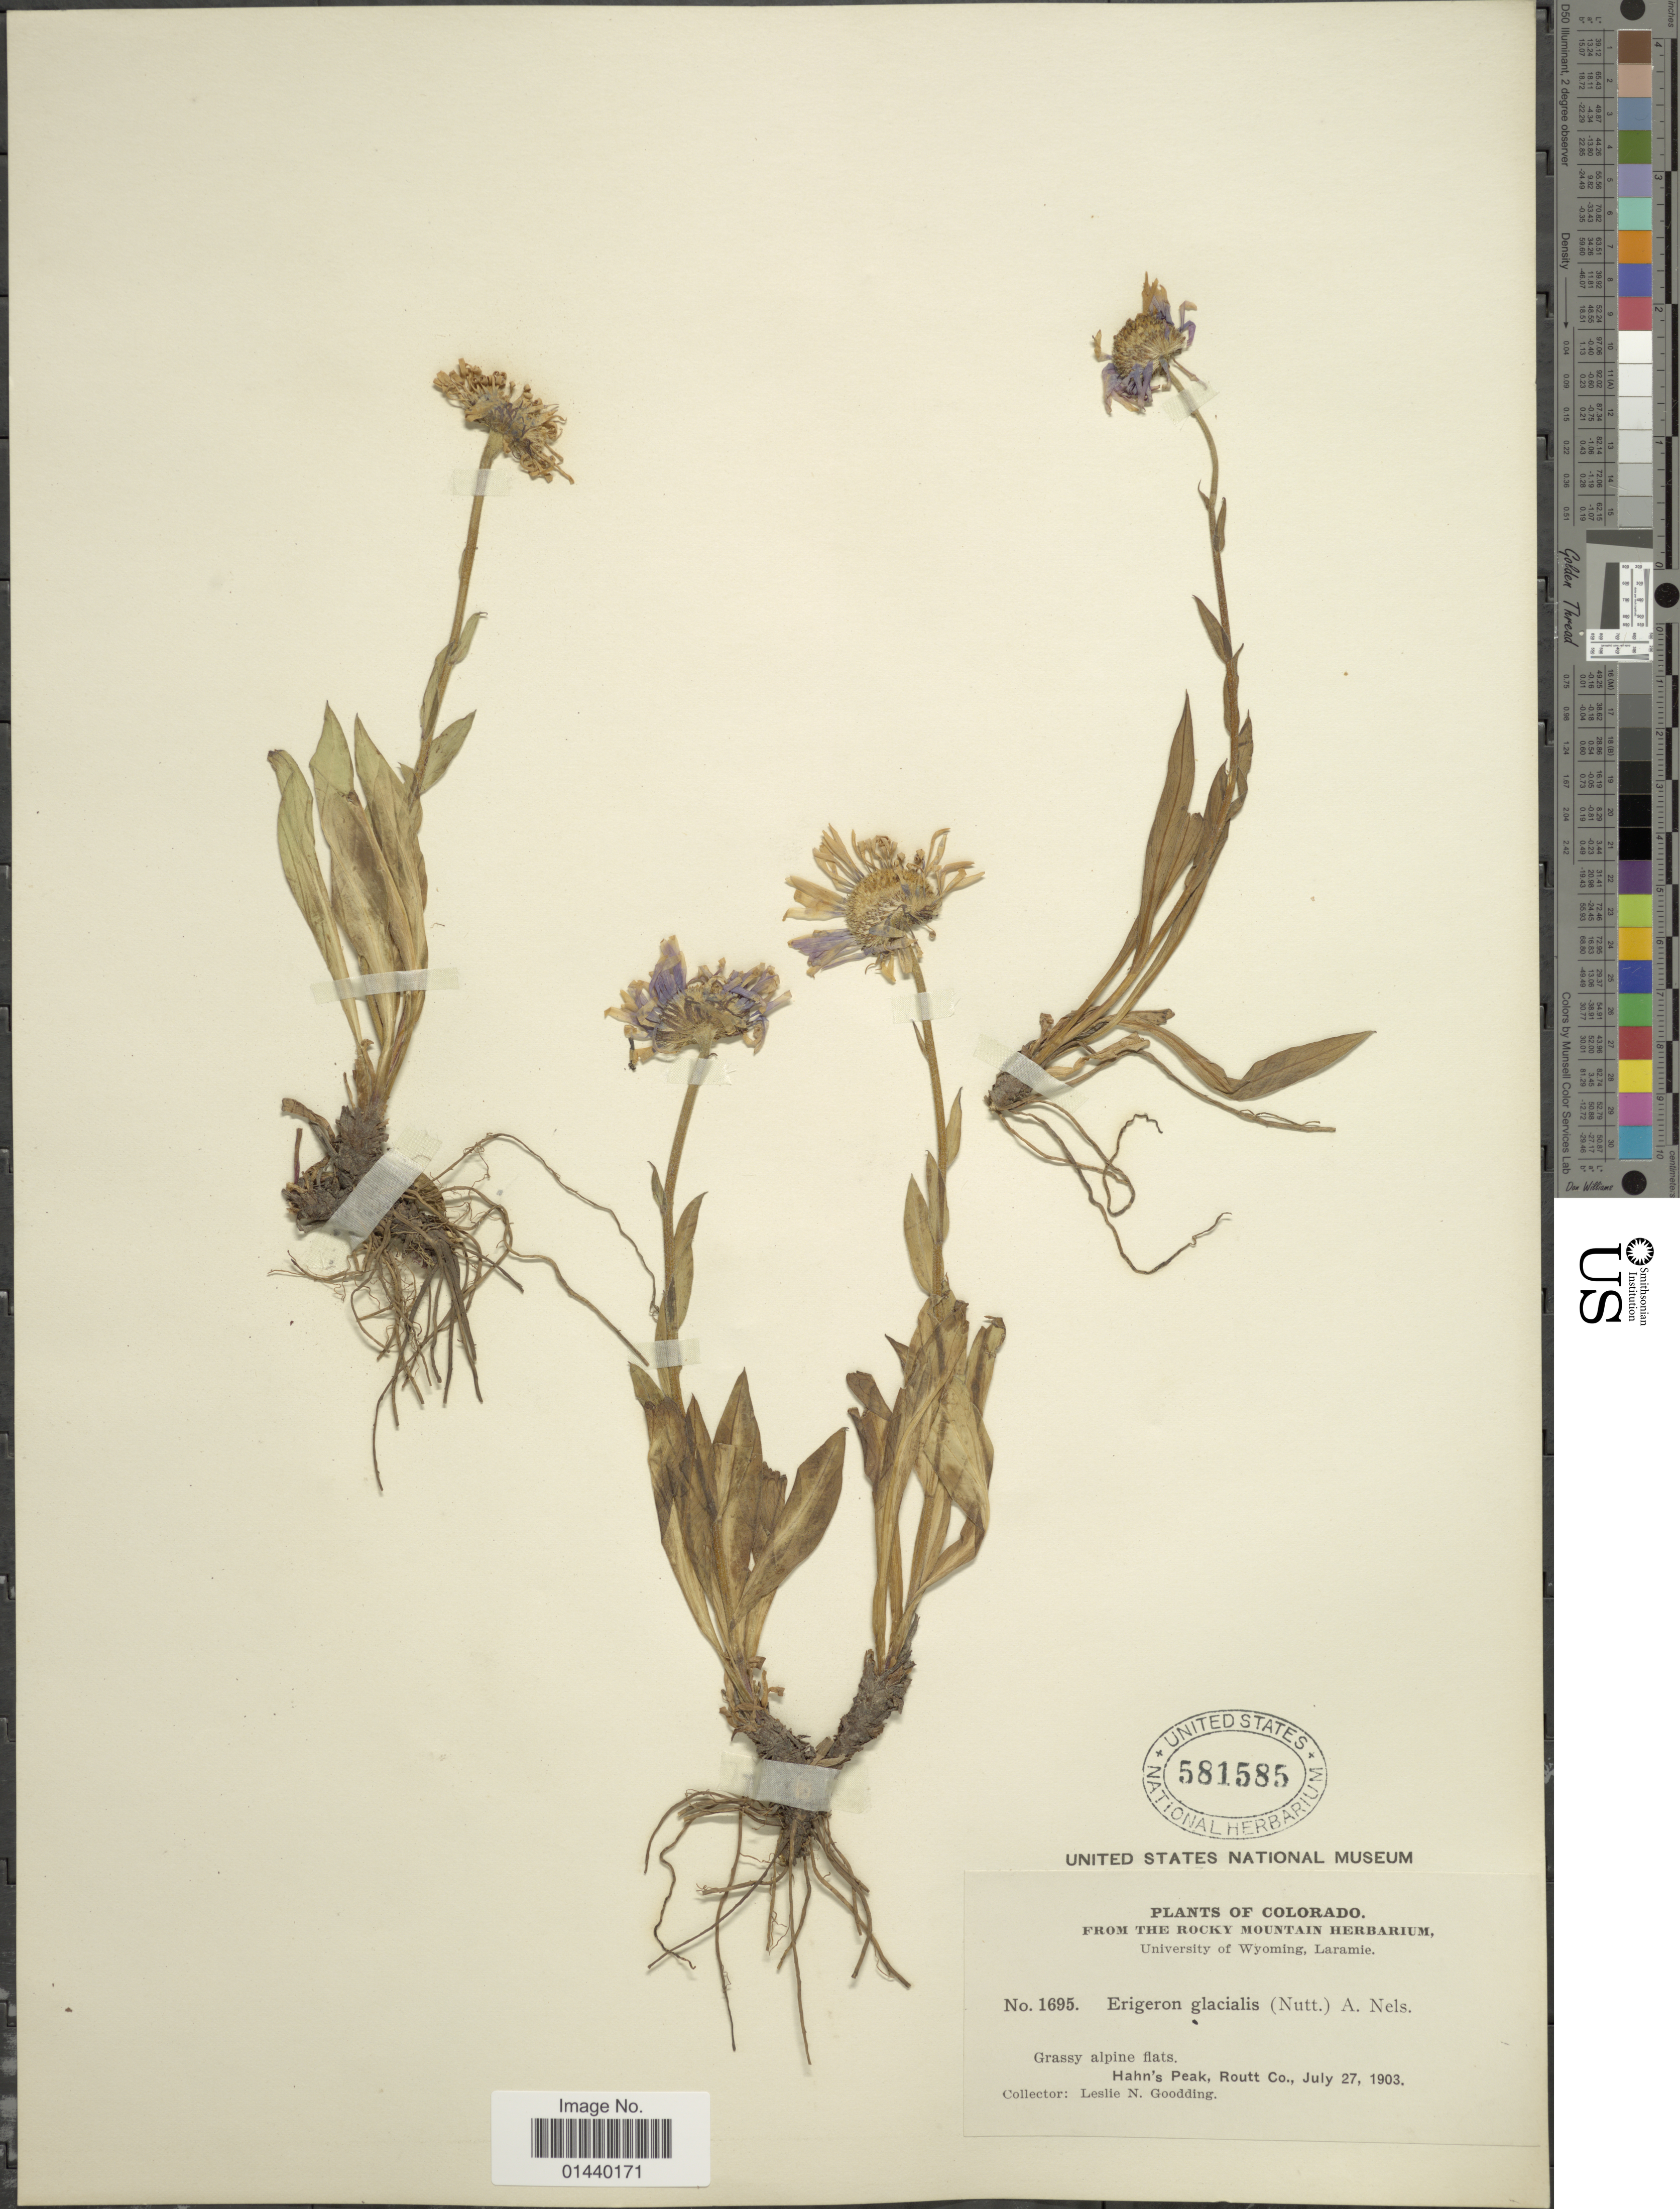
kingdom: Plantae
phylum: Tracheophyta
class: Magnoliopsida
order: Asterales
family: Asteraceae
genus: Erigeron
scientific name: Erigeron salsuginosus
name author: (Richardson ex R. Br.) A. Gray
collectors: L. N. Goodding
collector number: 1695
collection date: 1903-07-27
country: United States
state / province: Colorado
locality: Hahn's Peak, Routt Co.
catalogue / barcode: US 581585